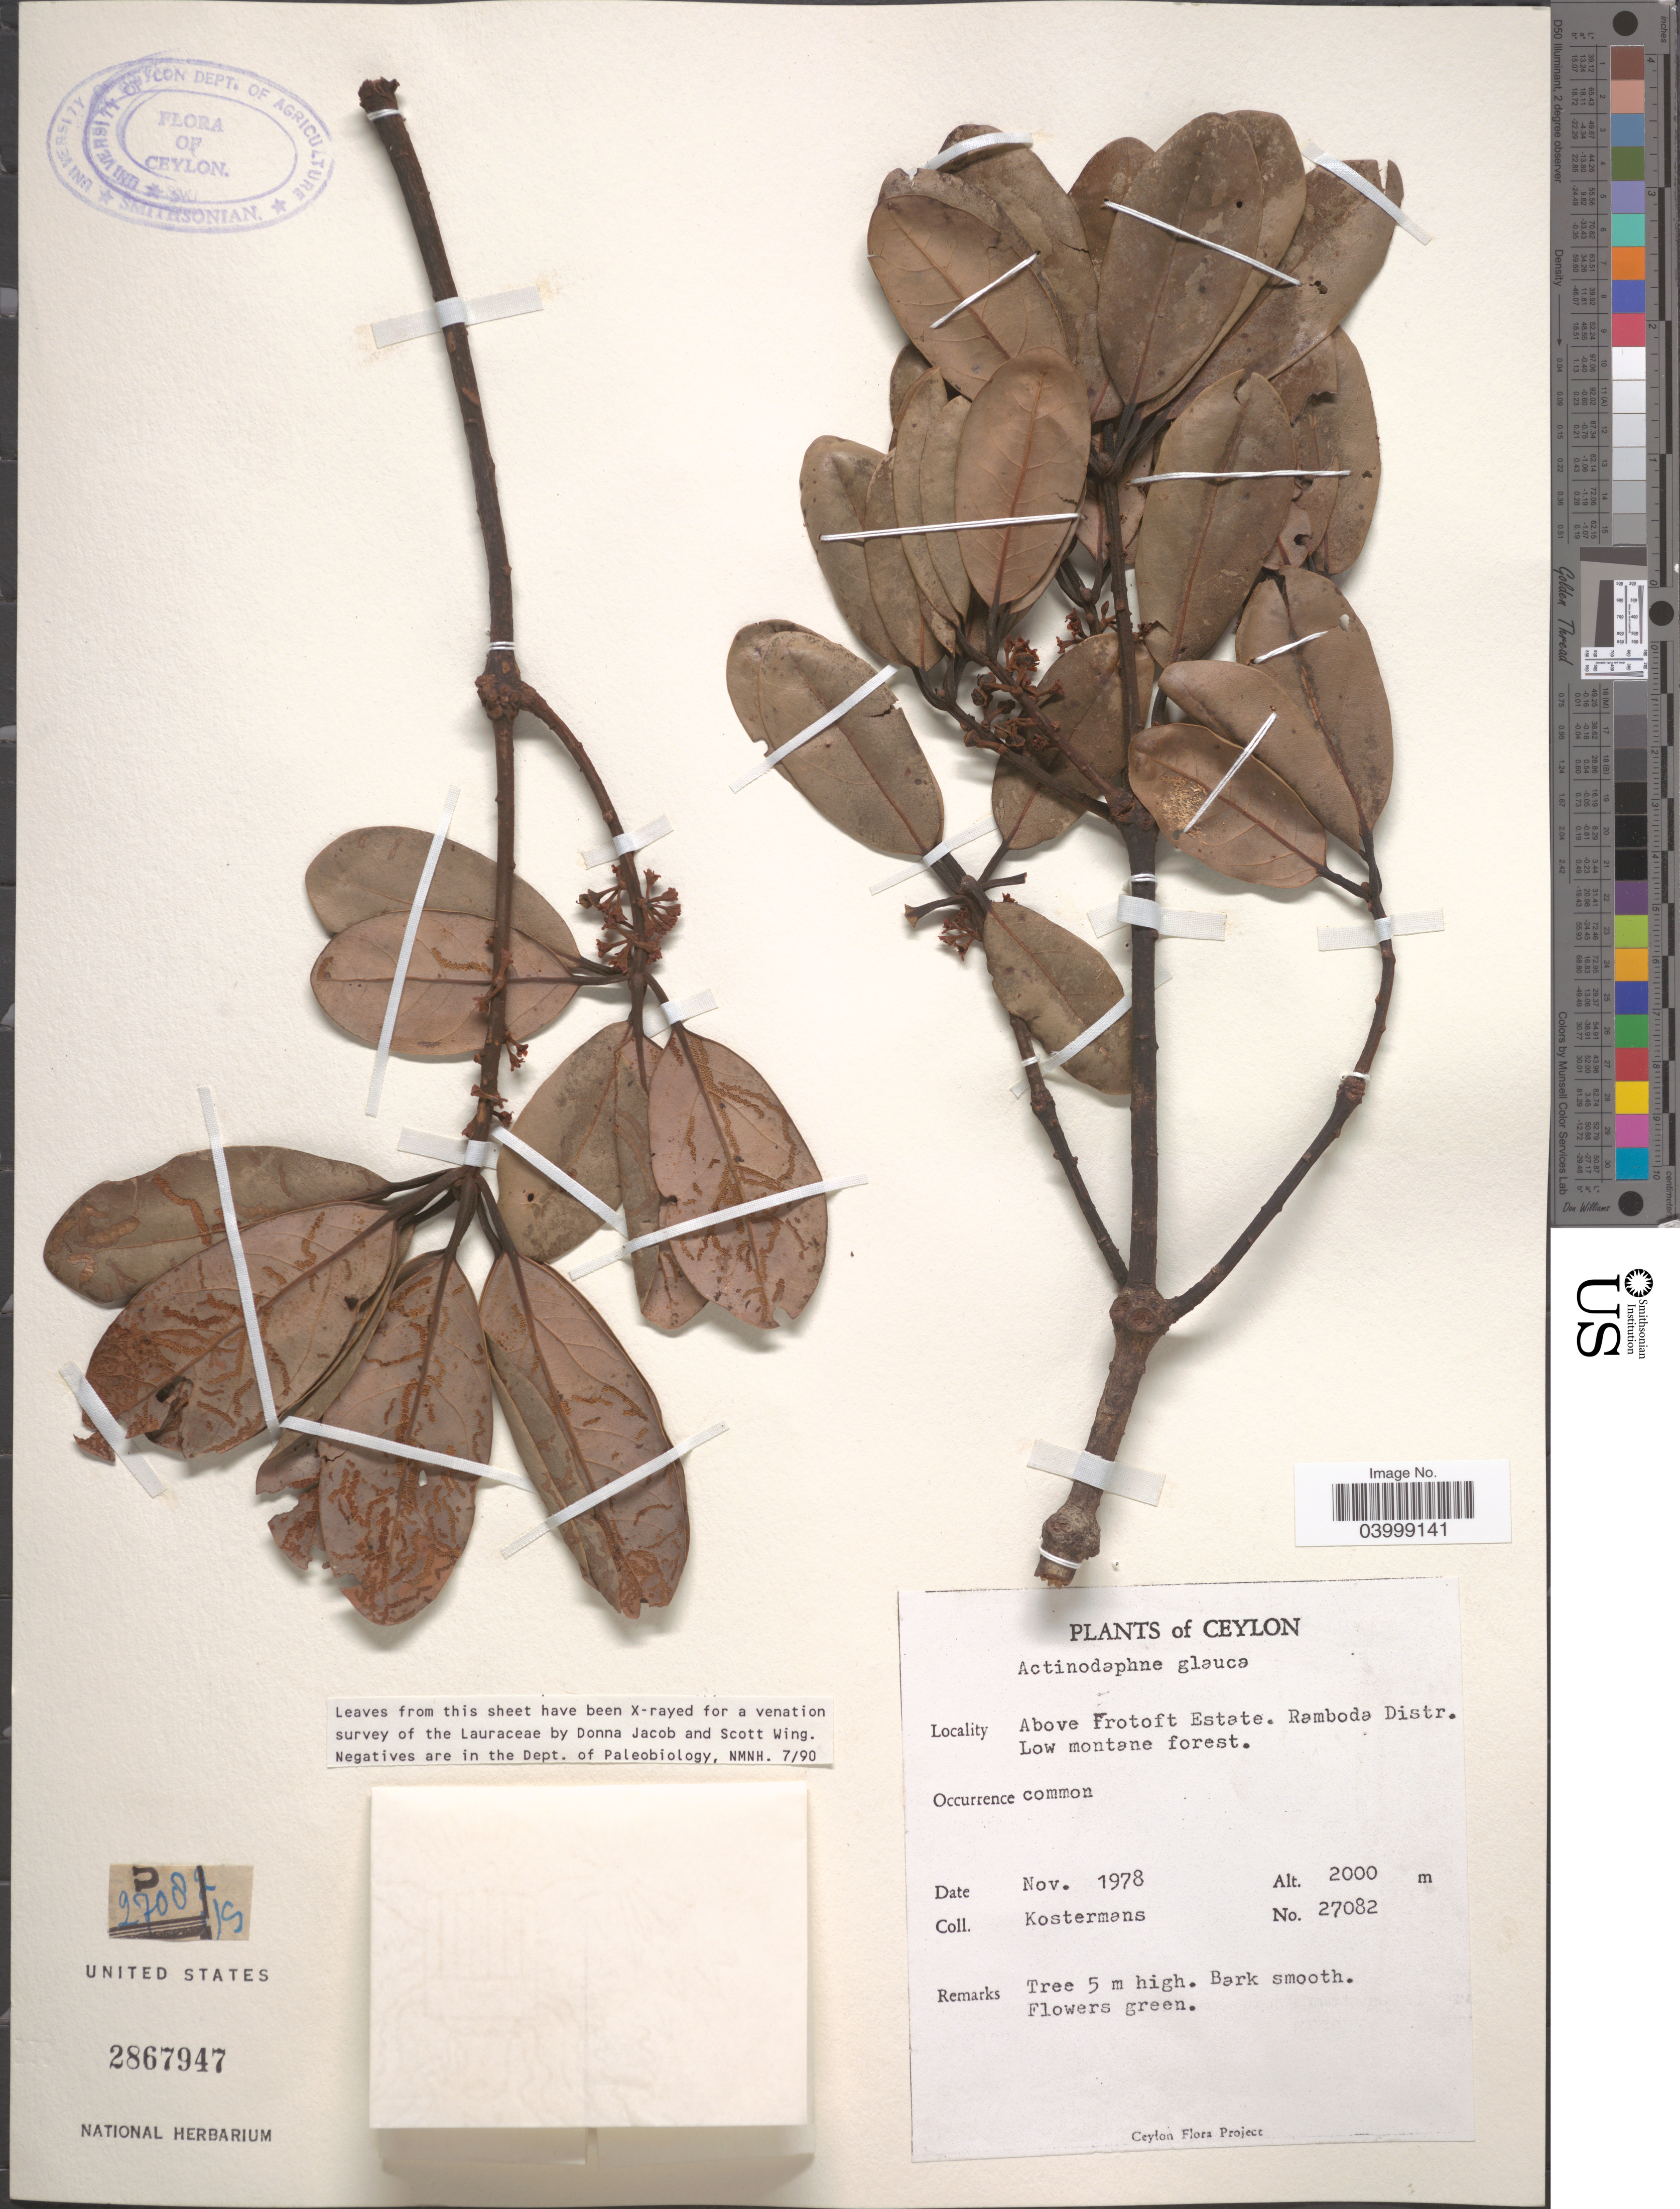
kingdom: Plantae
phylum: Tracheophyta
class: Magnoliopsida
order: Laurales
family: Lauraceae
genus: Actinodaphne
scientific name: Actinodaphne glauca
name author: Nees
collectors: Kostermans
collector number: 27082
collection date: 1978-11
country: Sri Lanka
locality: Ceylon. Above Frotoft Estate. Ramboda Distr. Low montane forest.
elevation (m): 2000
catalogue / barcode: US 2867947